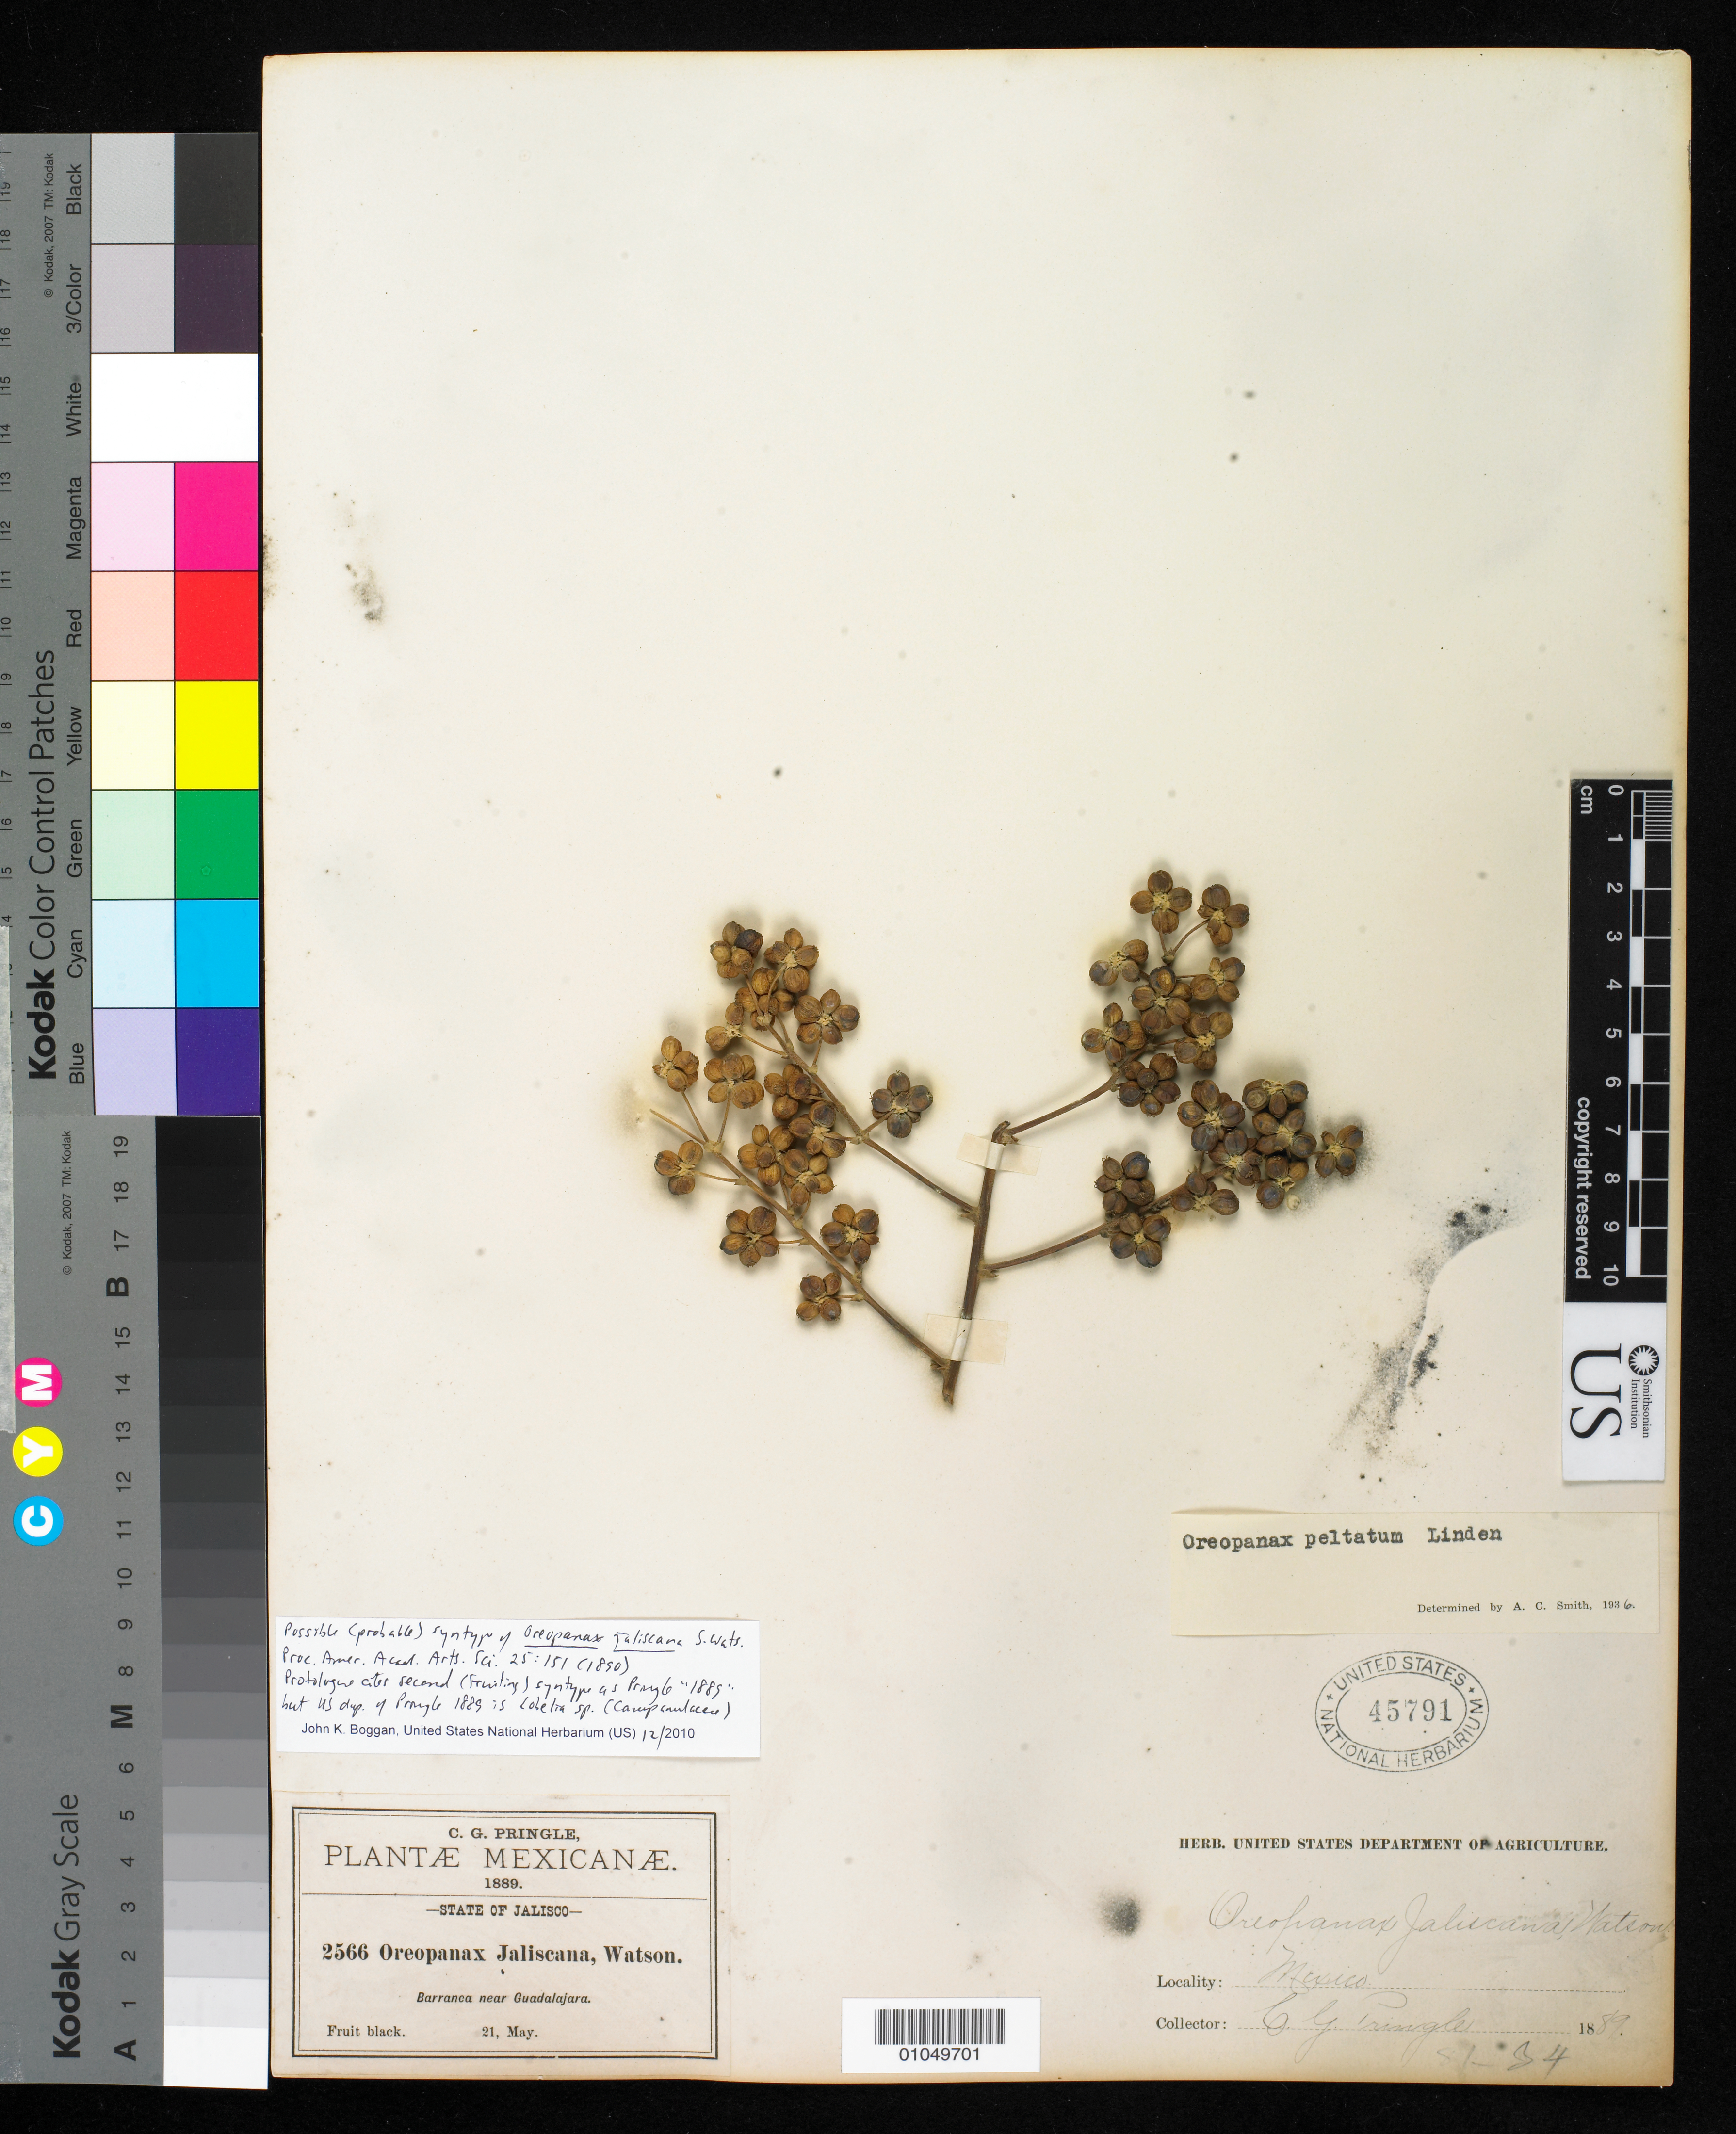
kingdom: Plantae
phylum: Tracheophyta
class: Magnoliopsida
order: Apiales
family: Araliaceae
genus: Oreopanax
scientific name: Oreopanax jaliscanus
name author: S. Watson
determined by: Smith, A. C.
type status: Syntype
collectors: C. G. Pringle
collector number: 2566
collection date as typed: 21 May 1889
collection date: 1889-05-21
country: Mexico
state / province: Jalisco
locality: Barranca near Guadalajara.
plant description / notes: Protologue, "In a barranca near Guadalajara; 1888 (n. 1822), and 1889 in fruit (n. 1889)." Collection number presumably in error; Pringle 1889 at US is Lobelia sp. (Campanulaceae).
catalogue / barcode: US 45791